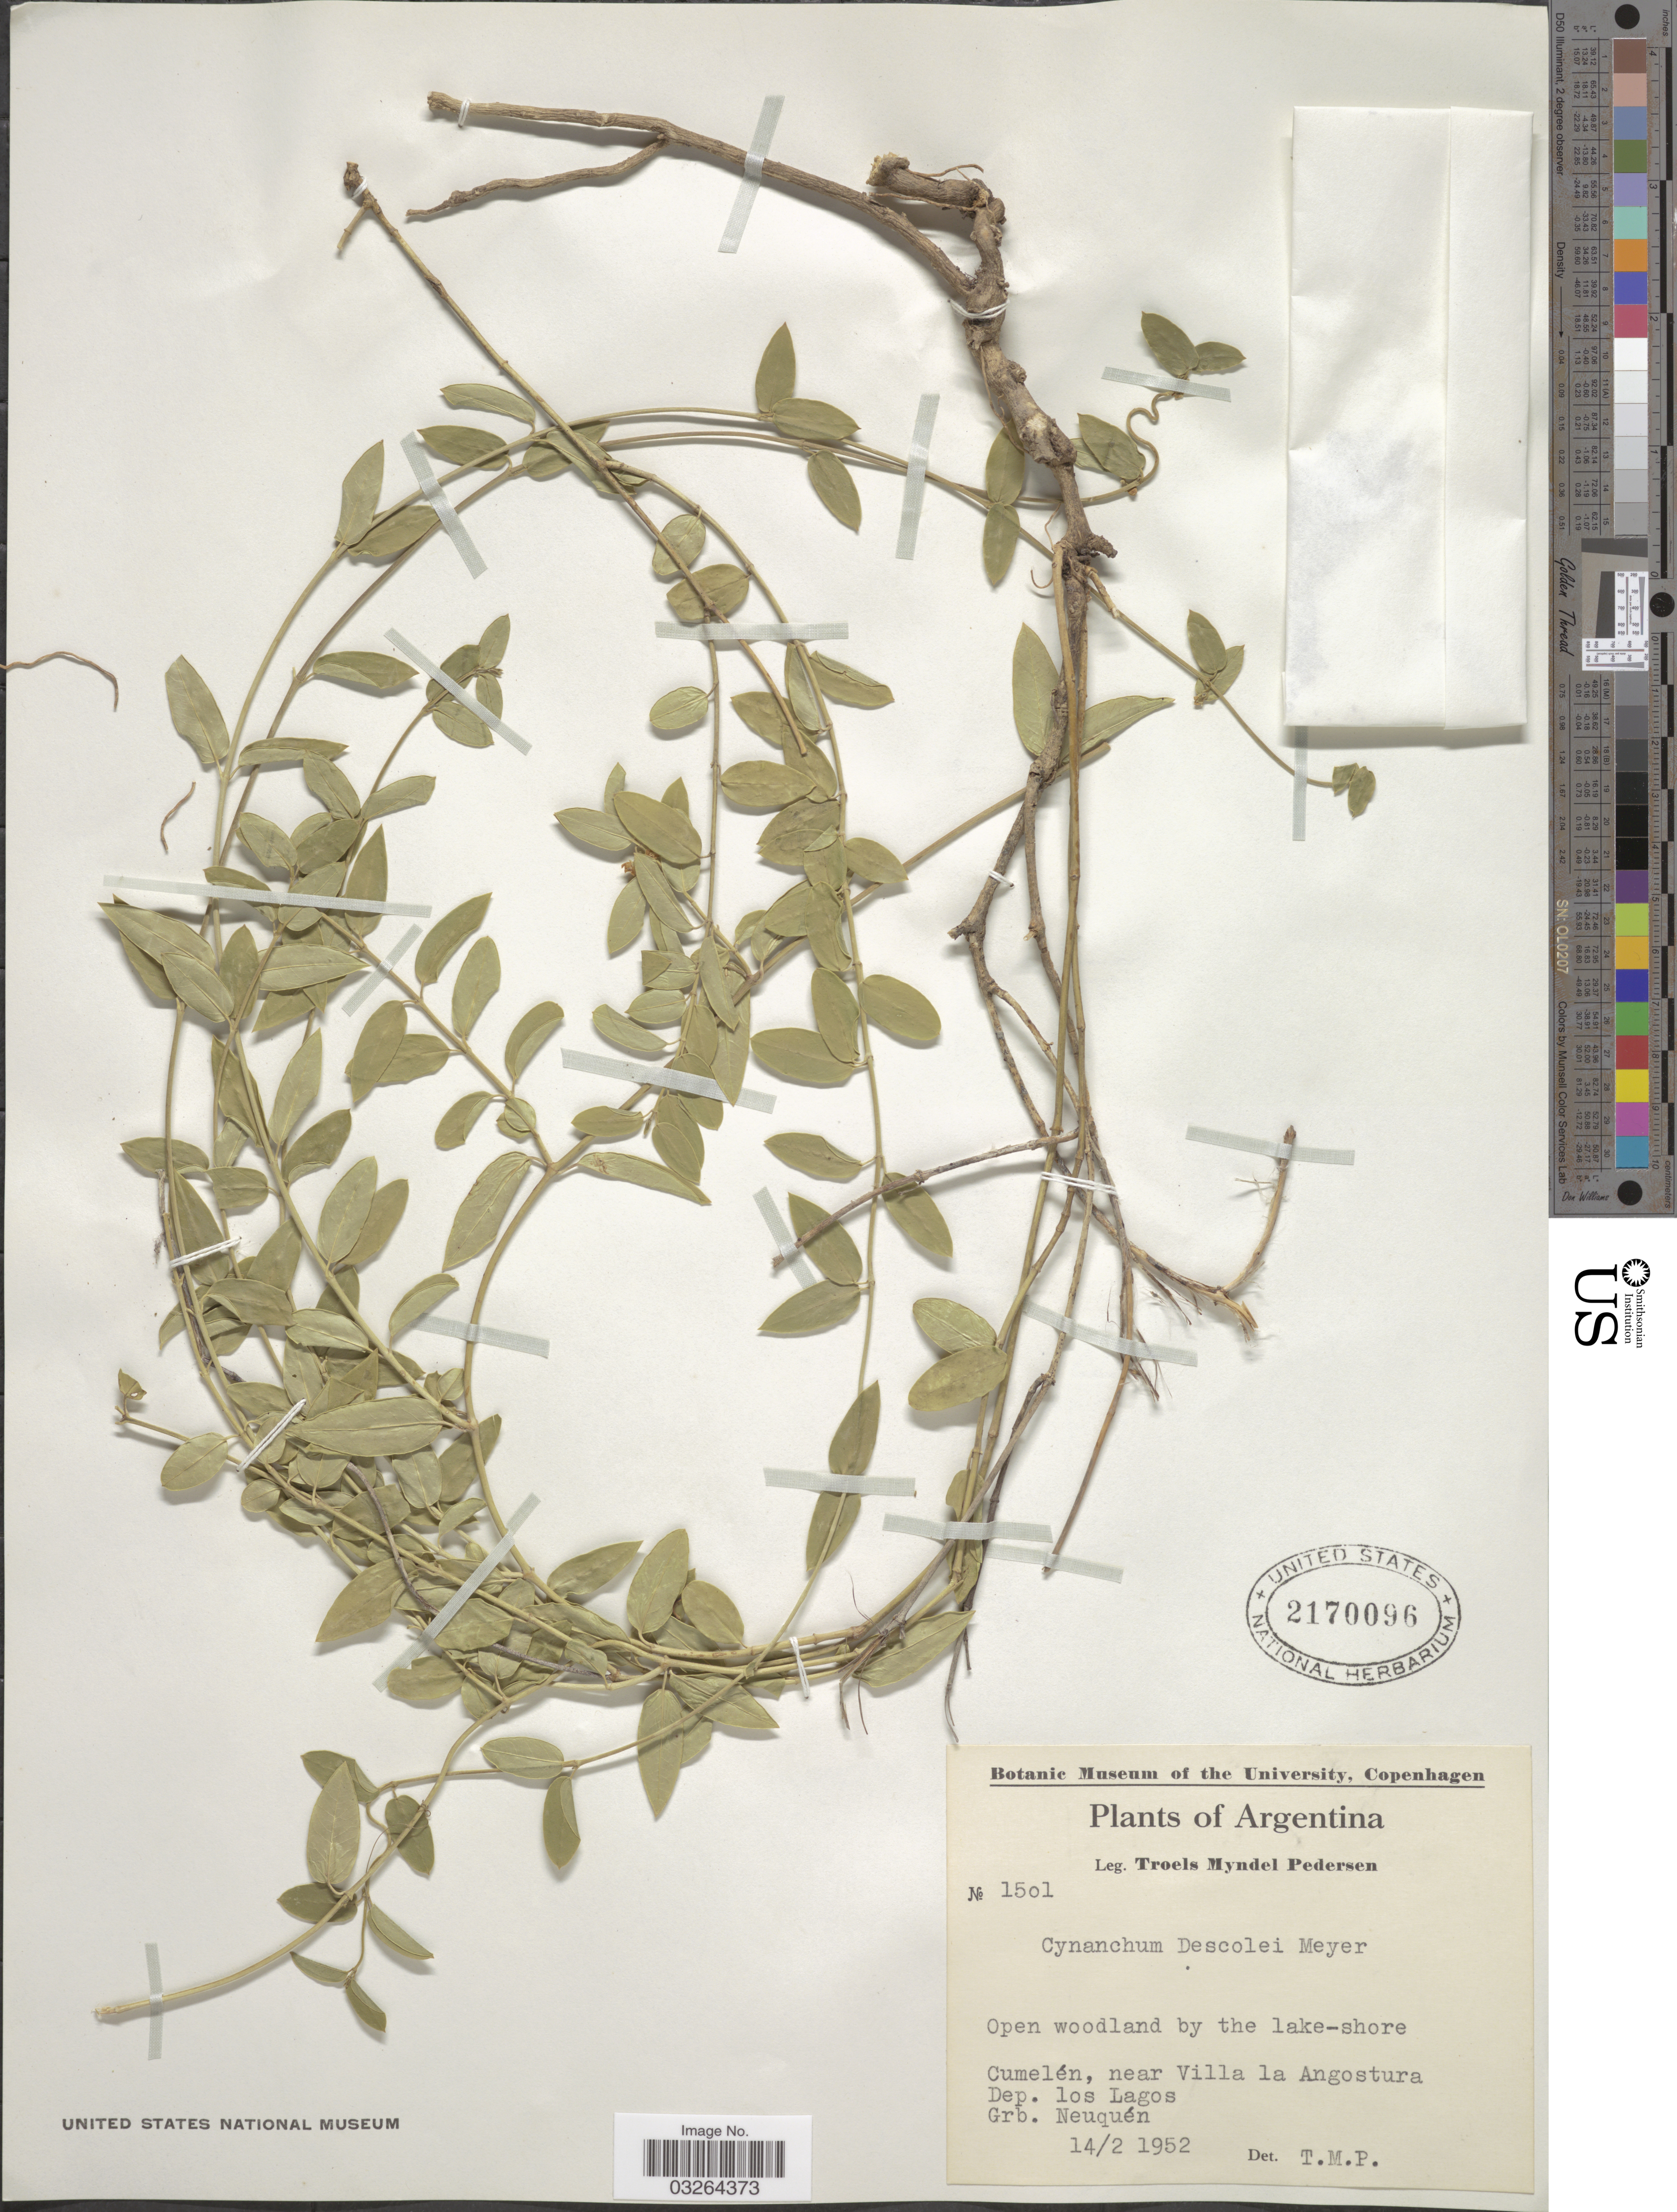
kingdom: Plantae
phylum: Tracheophyta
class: Magnoliopsida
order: Gentianales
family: Apocynaceae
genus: Cynanchum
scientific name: Cynanchum descolei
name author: T. Mey.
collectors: T. Pederson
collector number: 1501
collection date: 1952-02-14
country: Argentina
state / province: Neuquen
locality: Cumelén, near Villa la Angostura, Dep. los Lagos. Grb. Neuquén.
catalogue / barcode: US 2170096